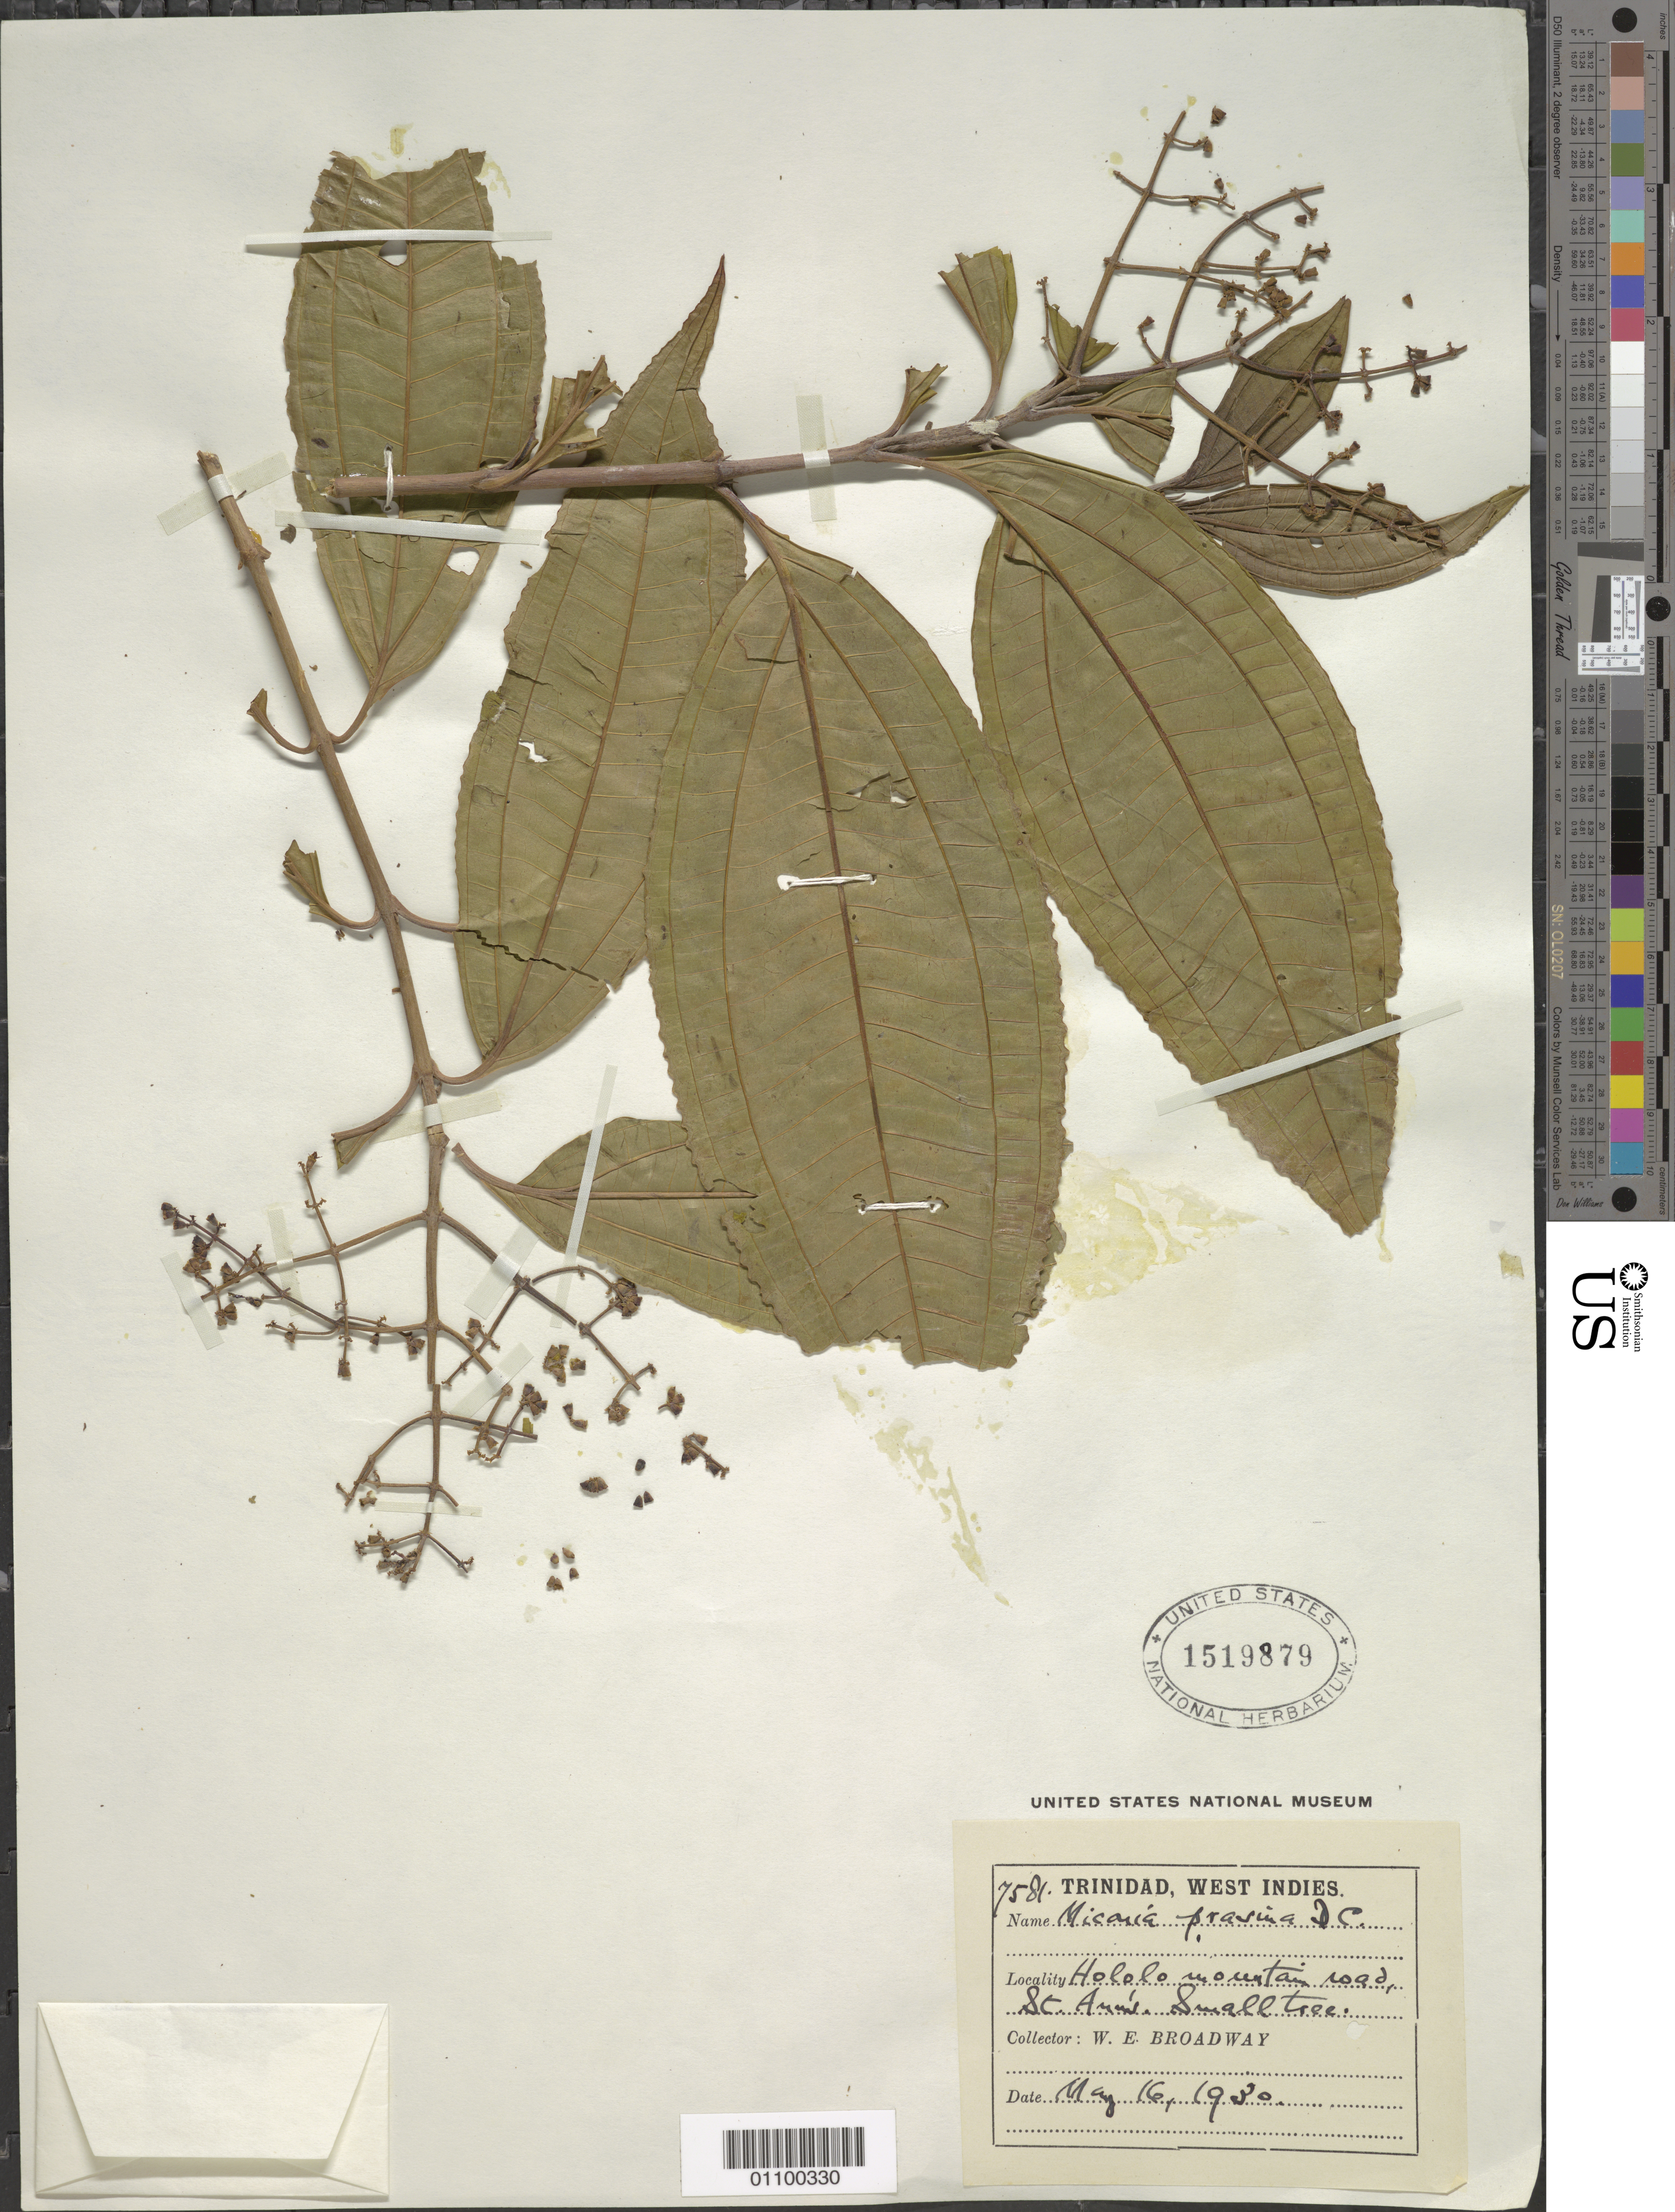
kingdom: Plantae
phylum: Tracheophyta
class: Magnoliopsida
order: Myrtales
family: Melastomataceae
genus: Miconia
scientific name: Miconia prasina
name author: (Sw.) DC.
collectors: W. E. Broadway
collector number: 7581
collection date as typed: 16 May 1930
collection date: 1930-05-16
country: Trinidad and Tobago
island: Trinidad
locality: Hololo Mountain road, St. Ann's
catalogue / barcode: US 1519879